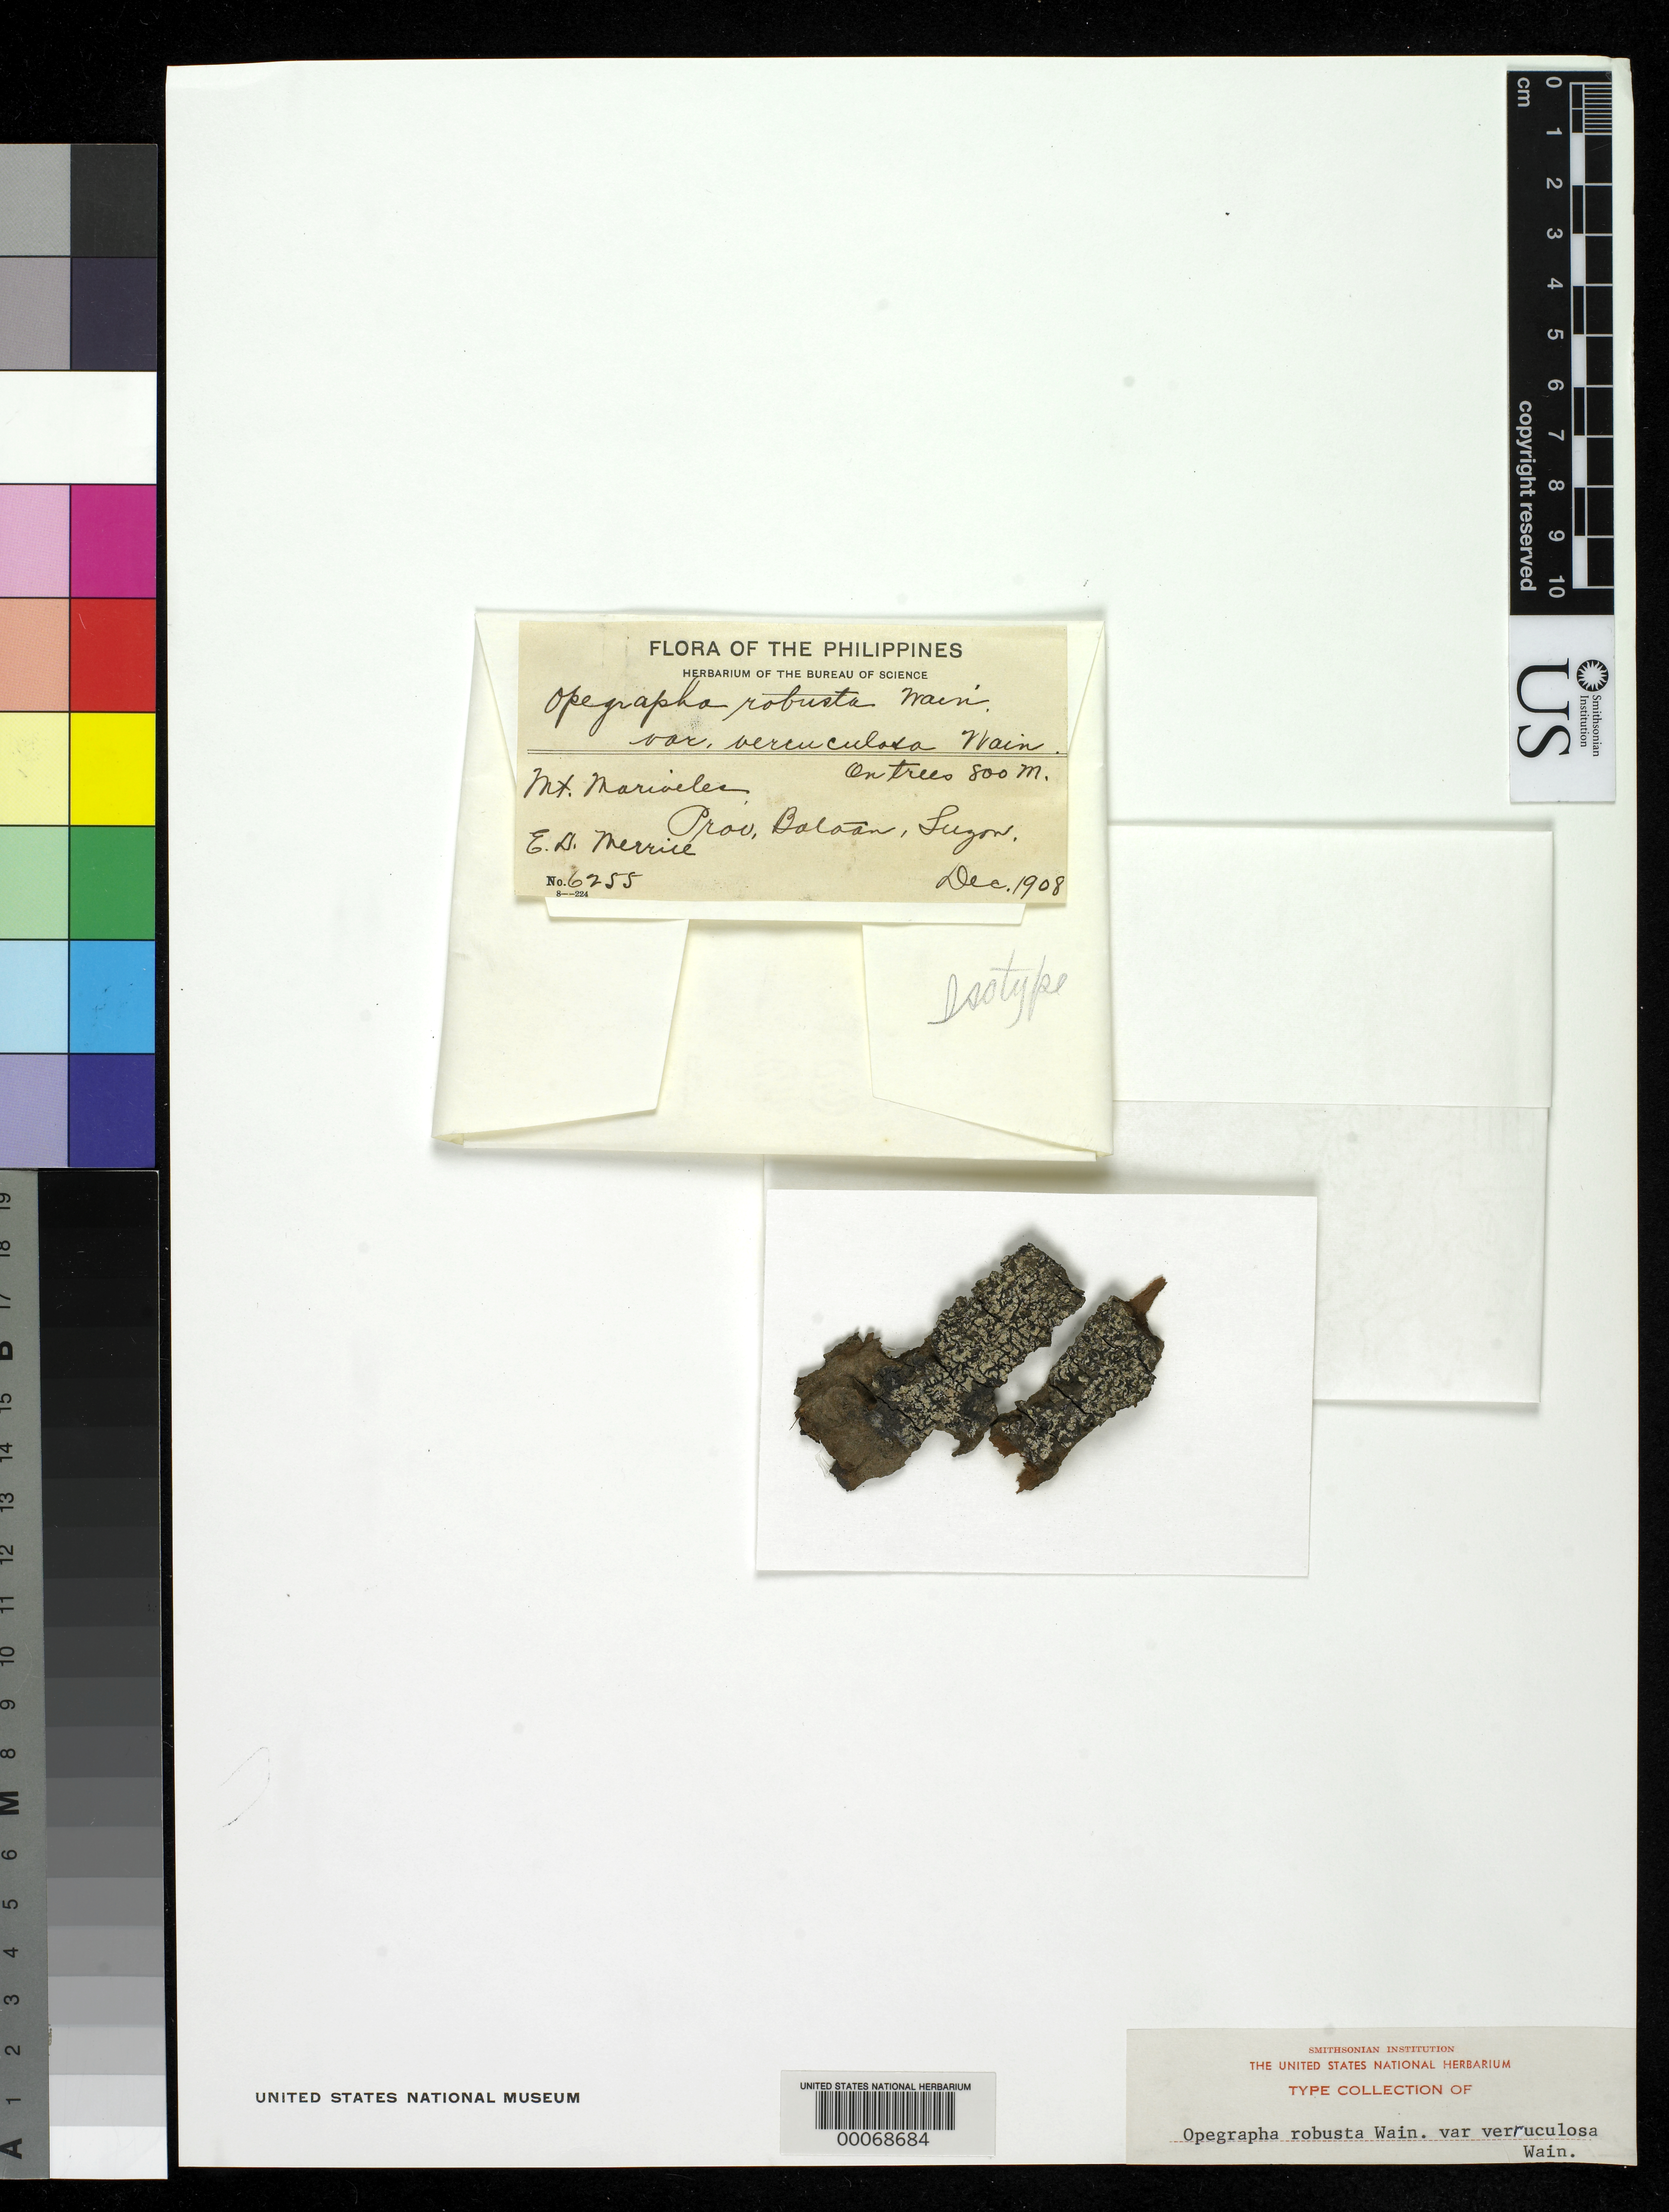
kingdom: Fungi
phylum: Ascomycota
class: Arthoniomycetes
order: Arthoniales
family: Opegraphaceae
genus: Opegrapha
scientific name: Opegrapha robusta var. verruculosa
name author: Vain.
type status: Isotype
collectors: E. D. Merrill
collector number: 6255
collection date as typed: Dec 1908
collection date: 1908-12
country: Philippines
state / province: Central Luzon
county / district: Bataan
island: Luzon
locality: Mt. Mariveles.